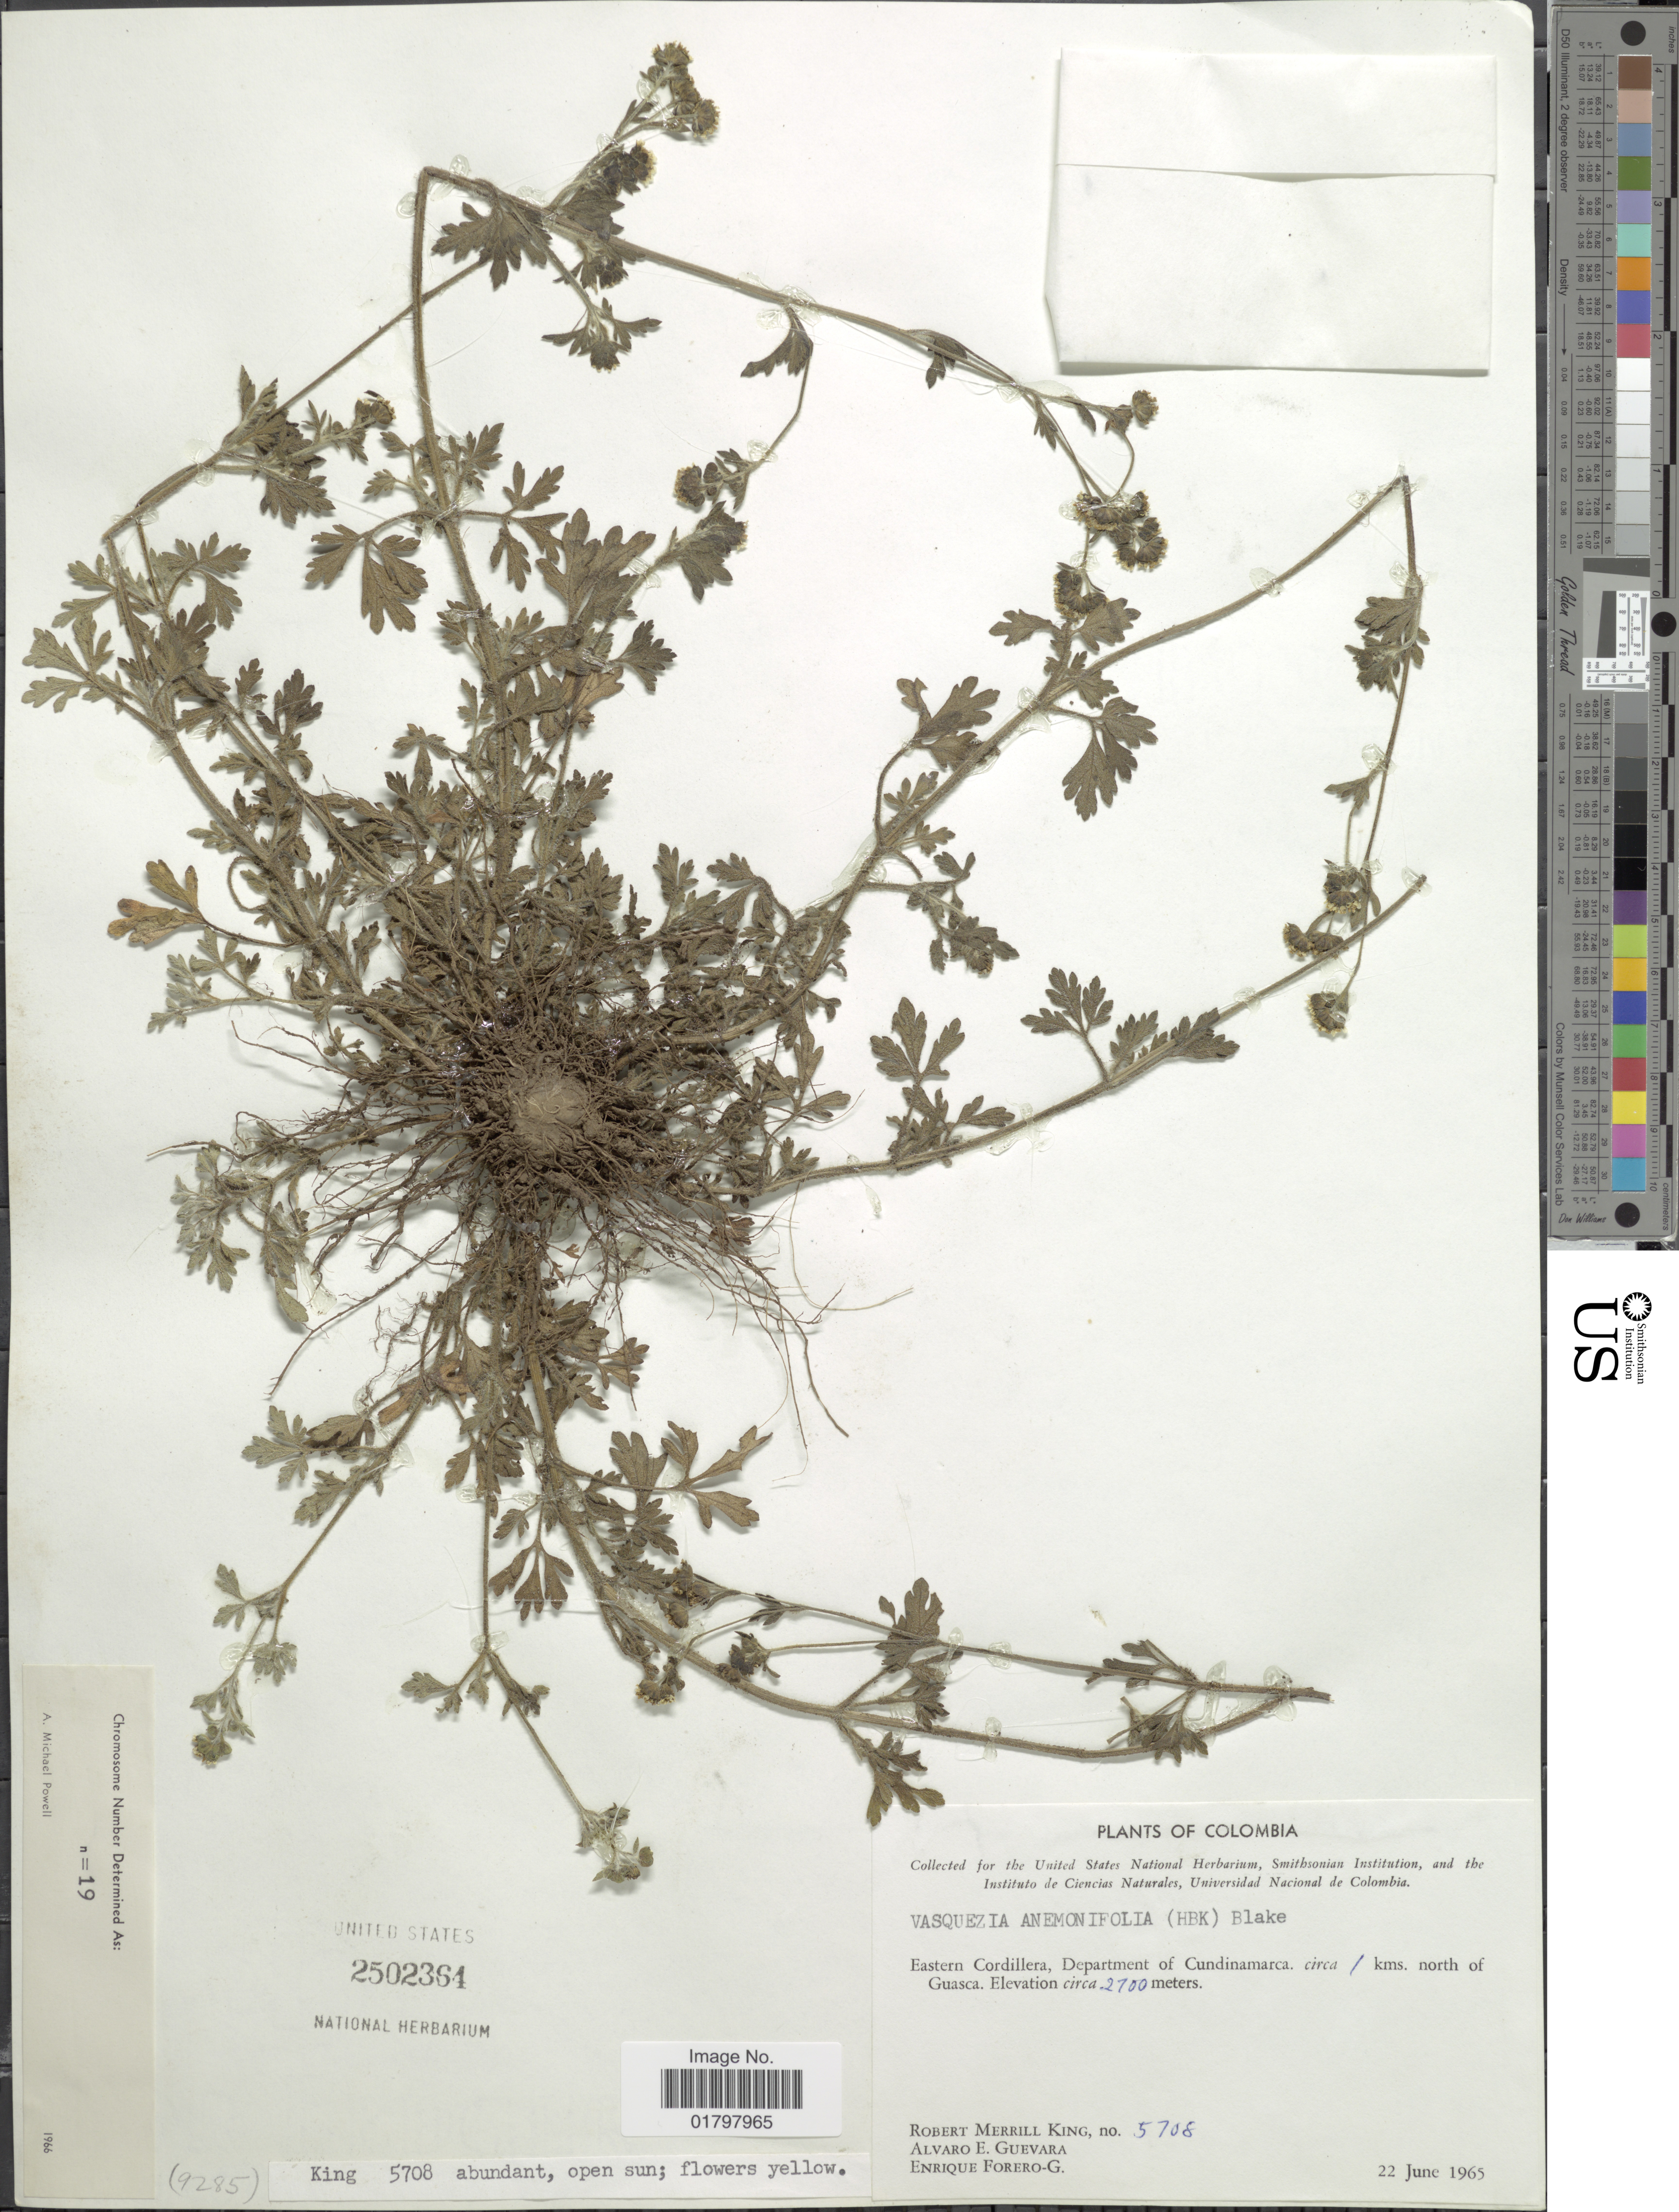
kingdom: Plantae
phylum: Tracheophyta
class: Magnoliopsida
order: Asterales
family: Asteraceae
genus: Vasquesia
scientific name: Vasquesia anemonifolia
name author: (Kunth) Less.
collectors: R. M. King, A. E. Guevara & E. Forero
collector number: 5708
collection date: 1965-06-22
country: Colombia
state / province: Cundinamarca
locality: Eastern Cordillera, Department of Cundinamarca, circa/kms. north of Guasca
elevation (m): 2700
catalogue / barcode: US 2502364